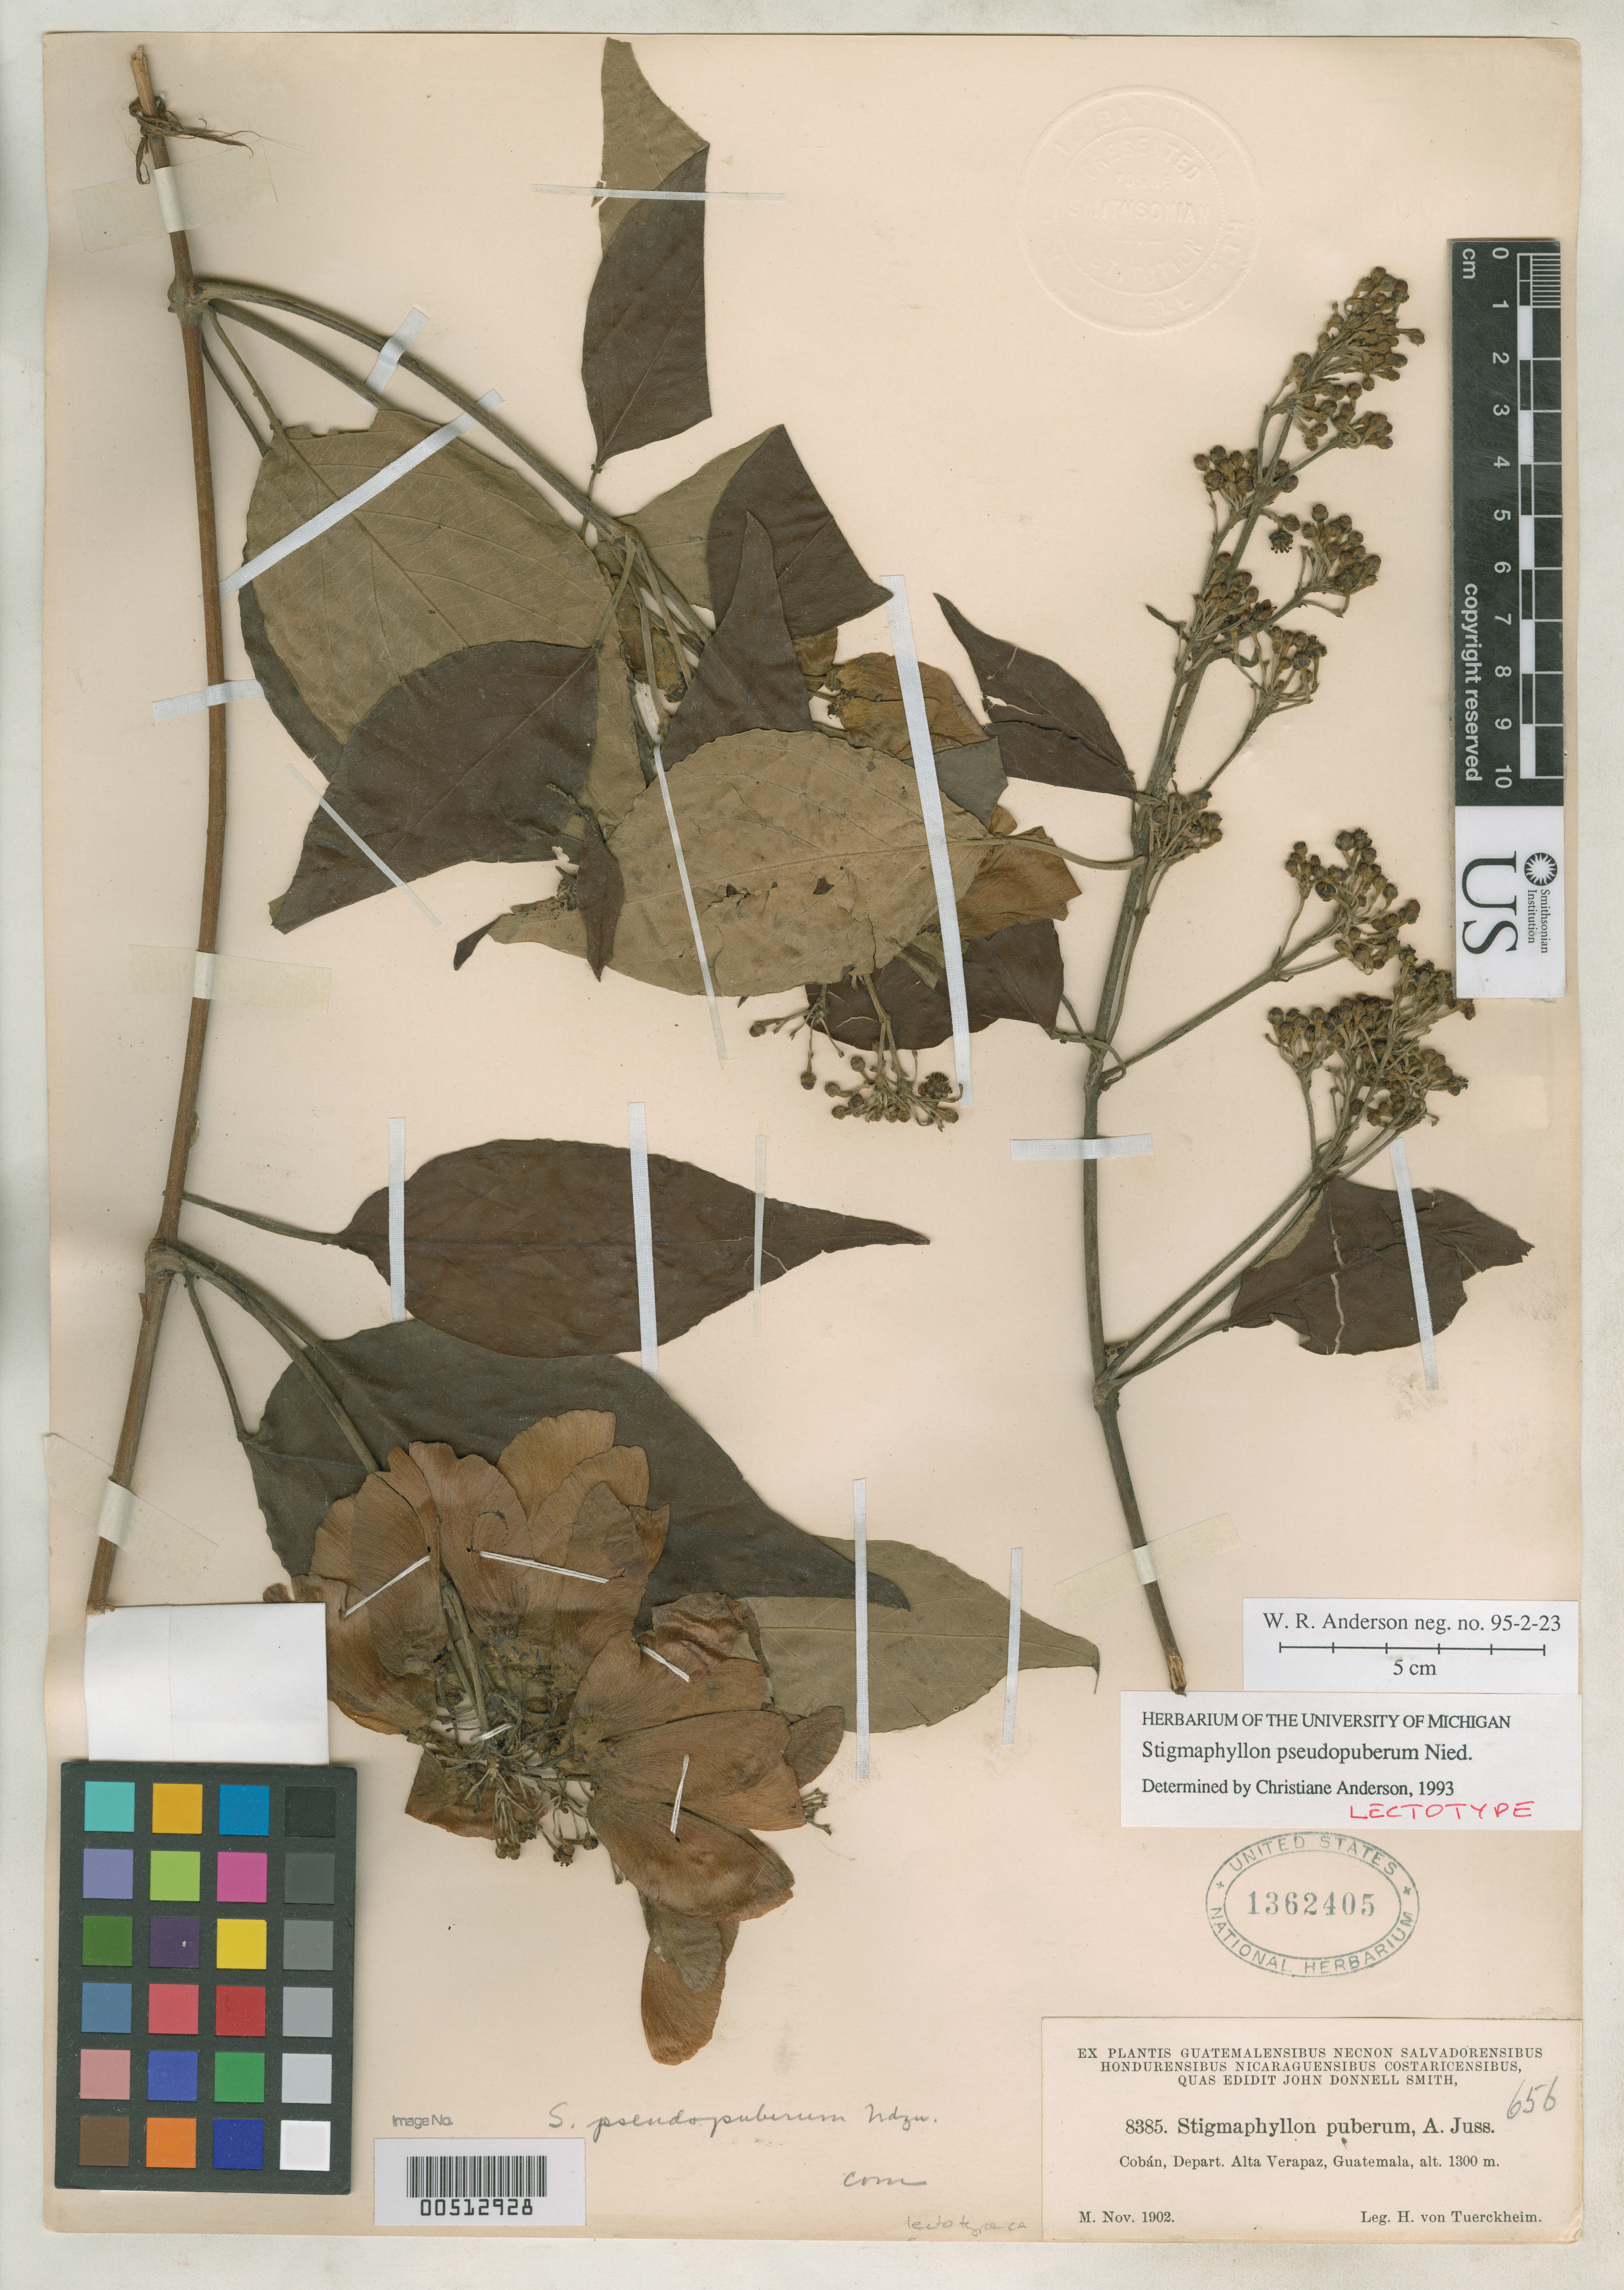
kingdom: Plantae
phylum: Tracheophyta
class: Magnoliopsida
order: Malpighiales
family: Malpighiaceae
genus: Stigmaphyllon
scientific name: Stigmaphyllon pseudopuberum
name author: Nied.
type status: Lectotype; Syntype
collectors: H. von Türckheim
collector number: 8385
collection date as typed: Nov 1902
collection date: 1902-11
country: Guatemala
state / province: Alta Verapaz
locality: Cobán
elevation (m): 1300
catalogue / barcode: US 1362405